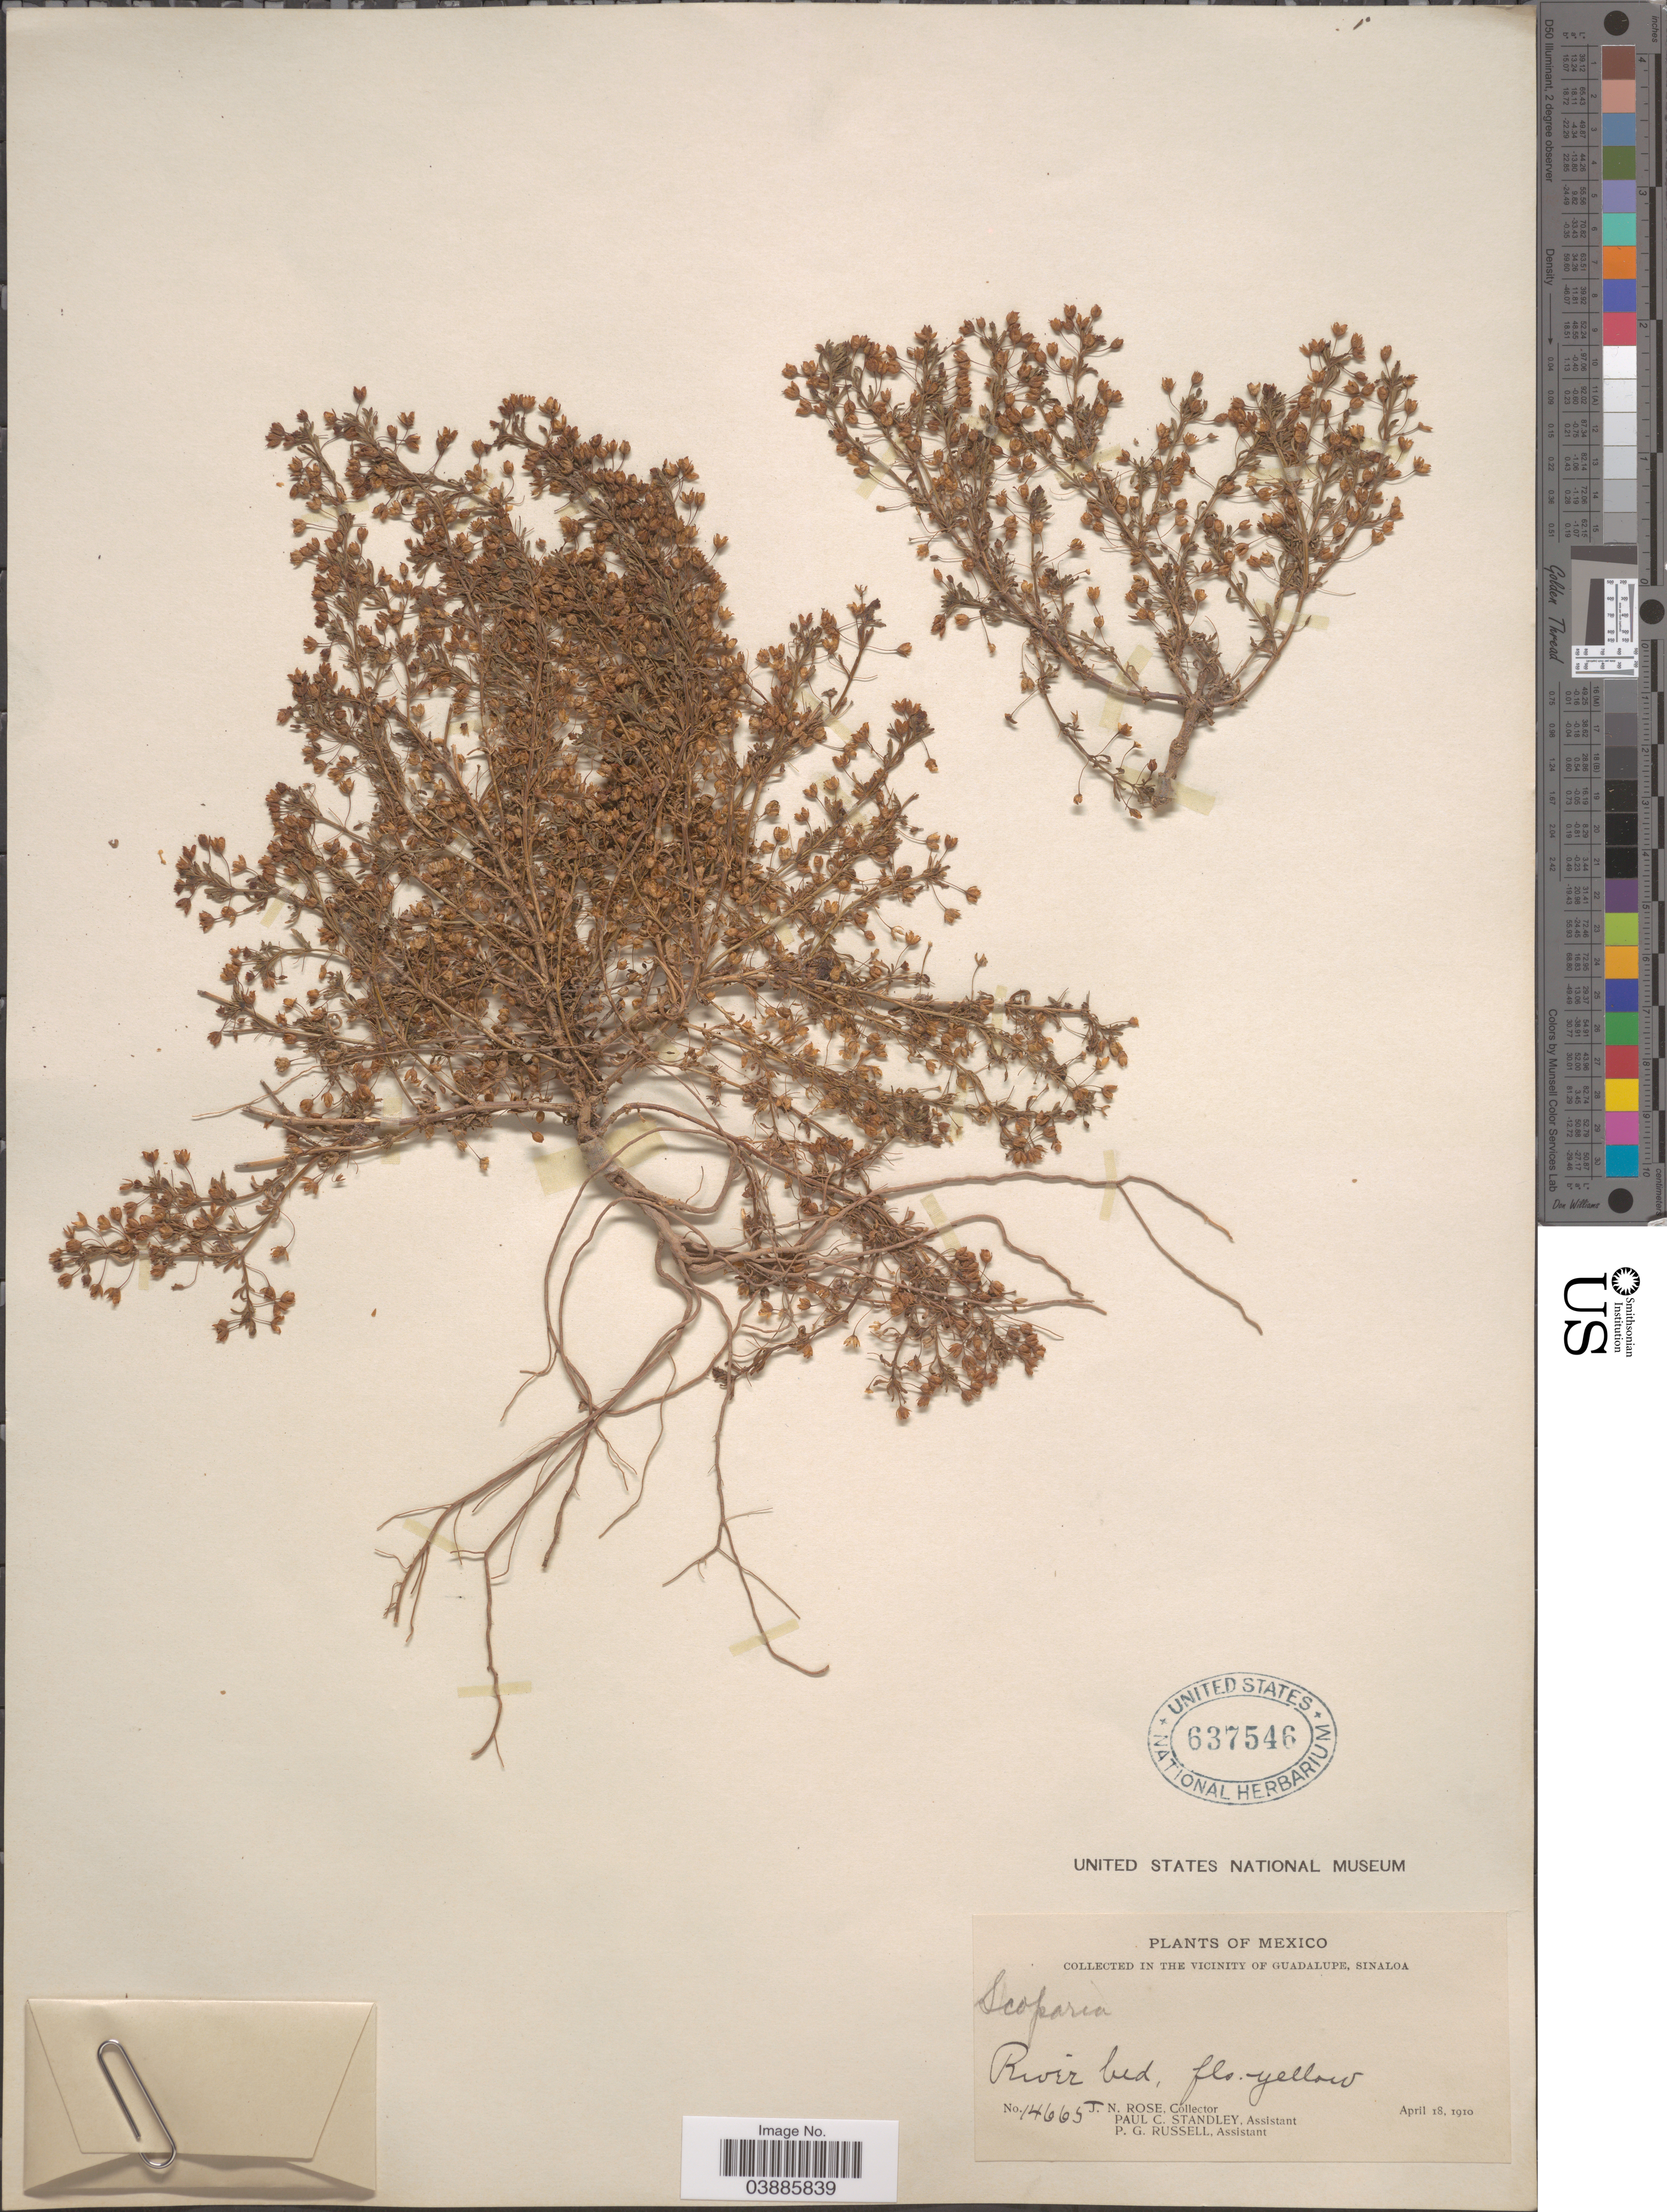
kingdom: Plantae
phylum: Tracheophyta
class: Magnoliopsida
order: Lamiales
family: Plantaginaceae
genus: Scoparia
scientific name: Scoparia annua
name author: Cham. ex Schltdl.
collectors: J. N. Rose, P. C. Standley & P. G. Russell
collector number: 14665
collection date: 1910-04-18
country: Mexico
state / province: Sinaloa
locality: In the vicinity of Guadalupe.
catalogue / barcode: US 637546